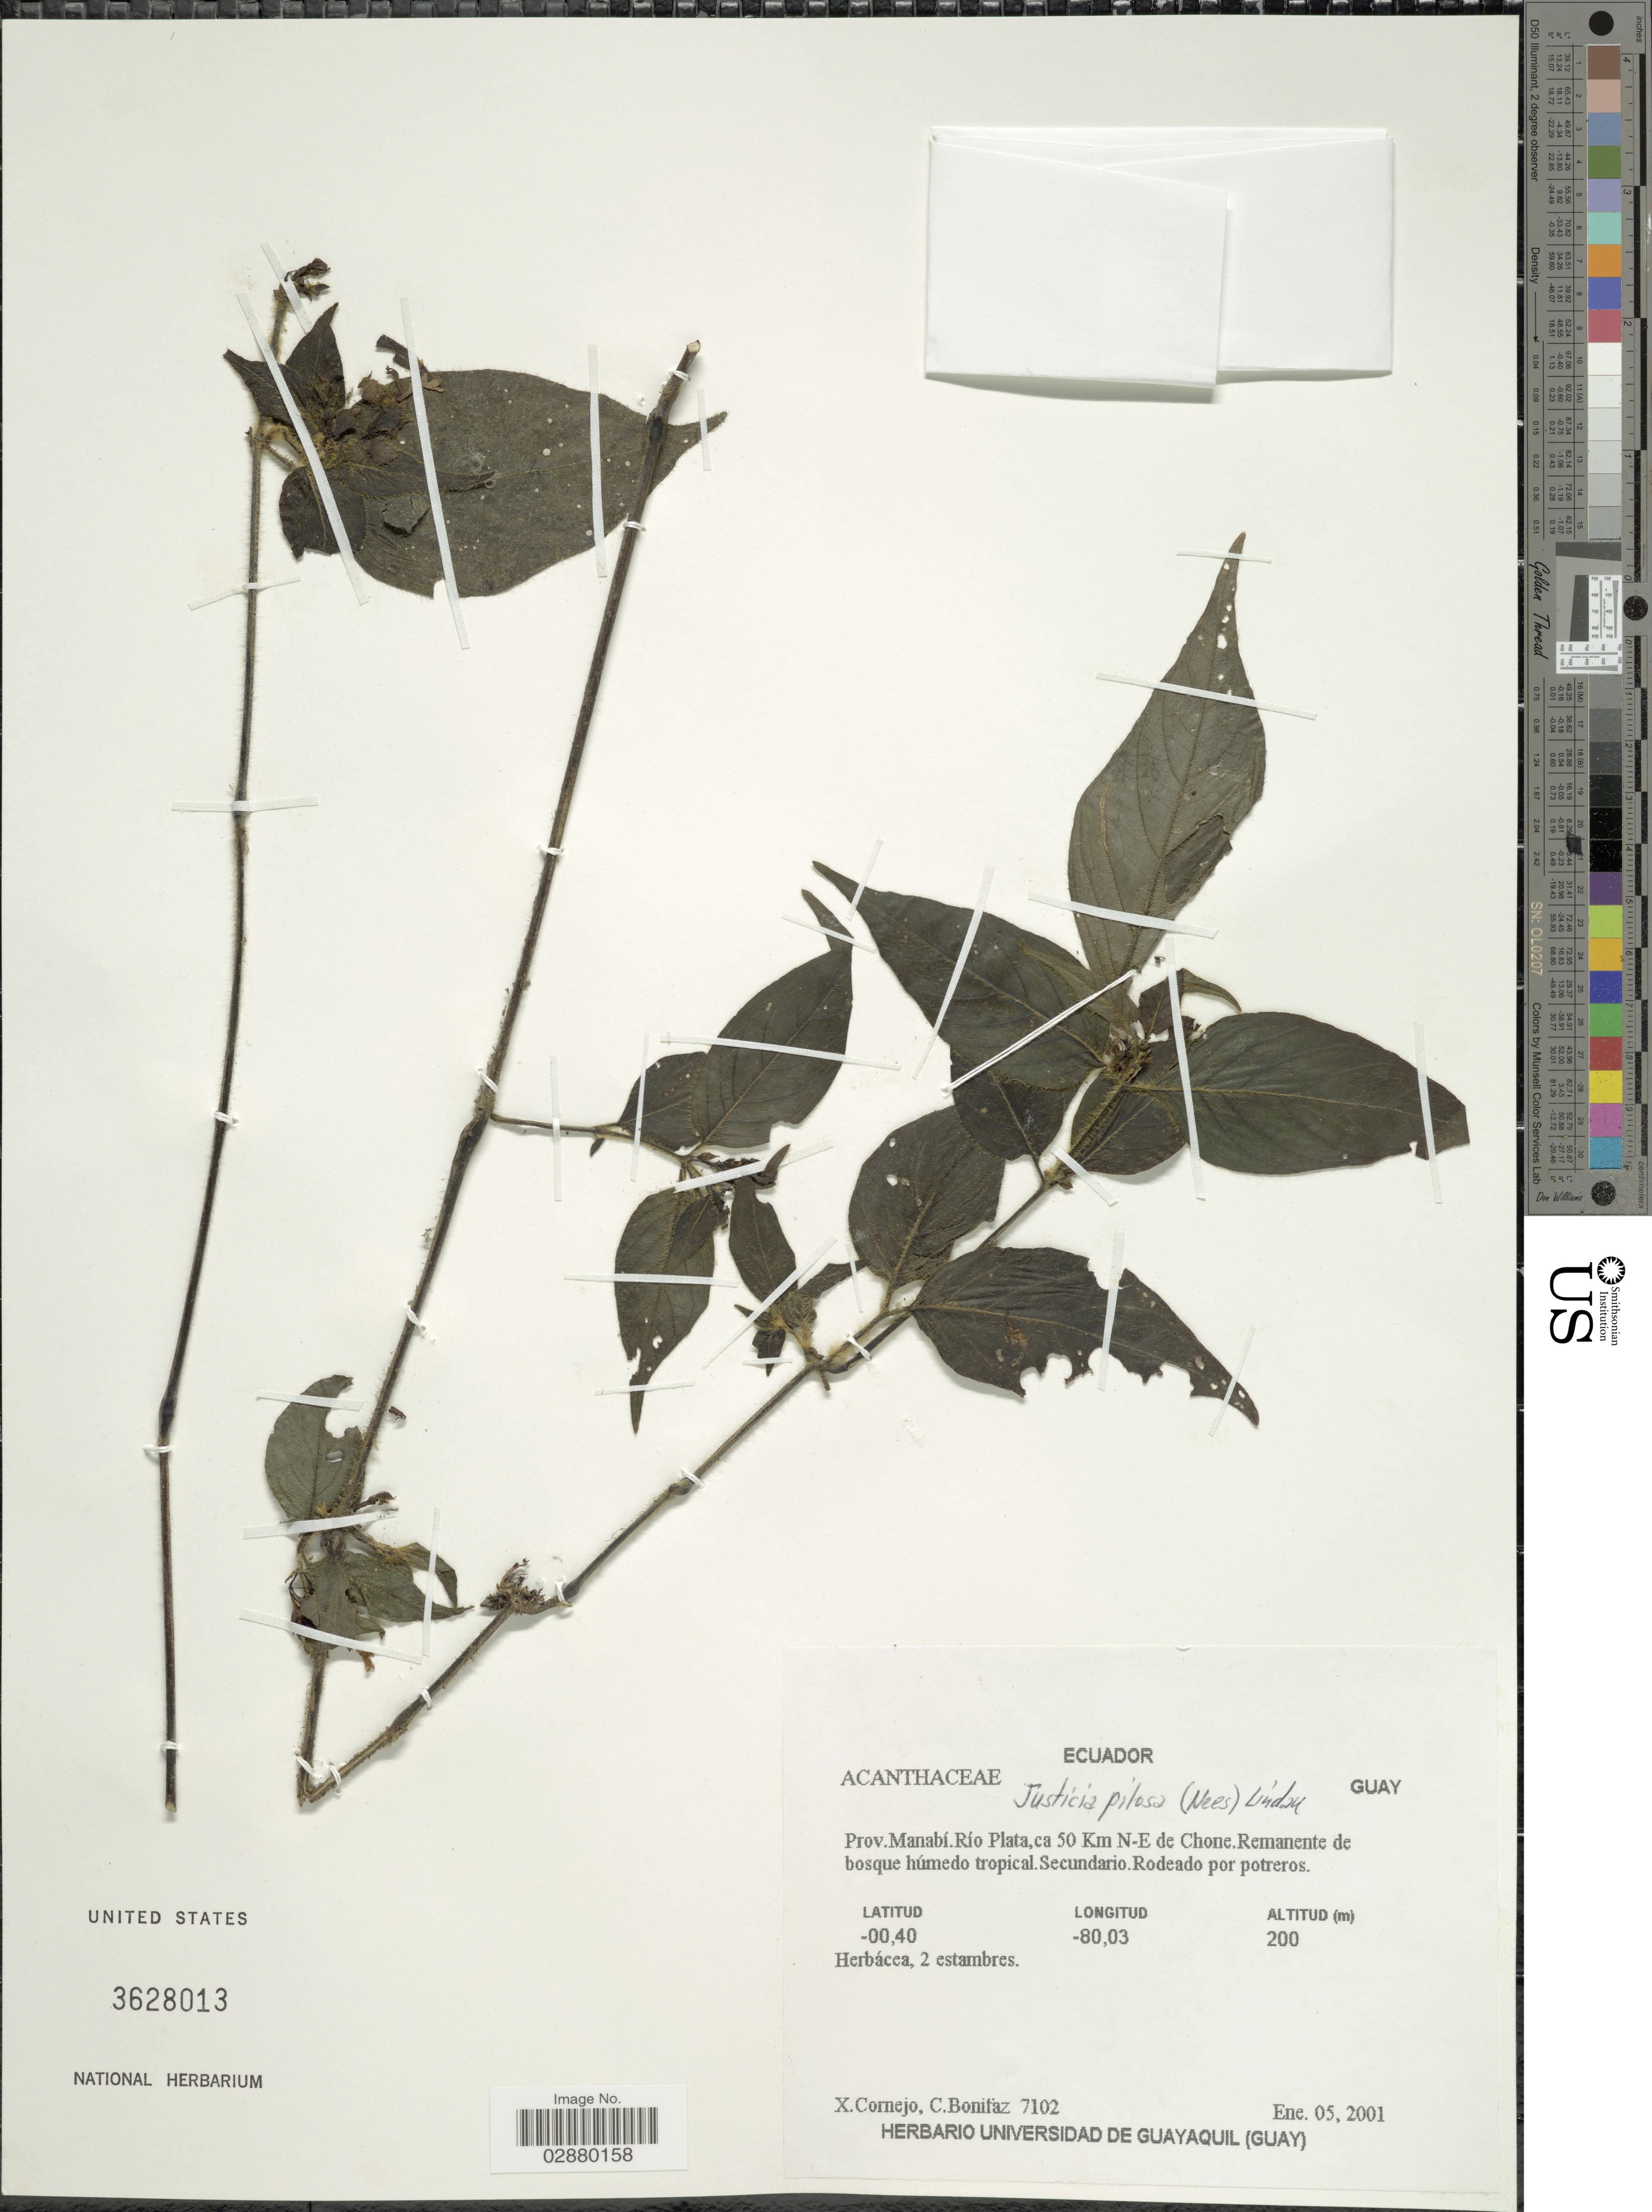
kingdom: Plantae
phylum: Tracheophyta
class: Magnoliopsida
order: Lamiales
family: Acanthaceae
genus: Justicia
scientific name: Justicia pilosa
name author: (Ruiz ex Nees) Lindau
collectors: X. F. Cornejo & C. Bonitáz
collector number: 7102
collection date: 2001-01-05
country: Ecuador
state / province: Manabí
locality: Río Plata, ca 50 Km N-E de Chone.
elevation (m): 200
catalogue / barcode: US 3628013